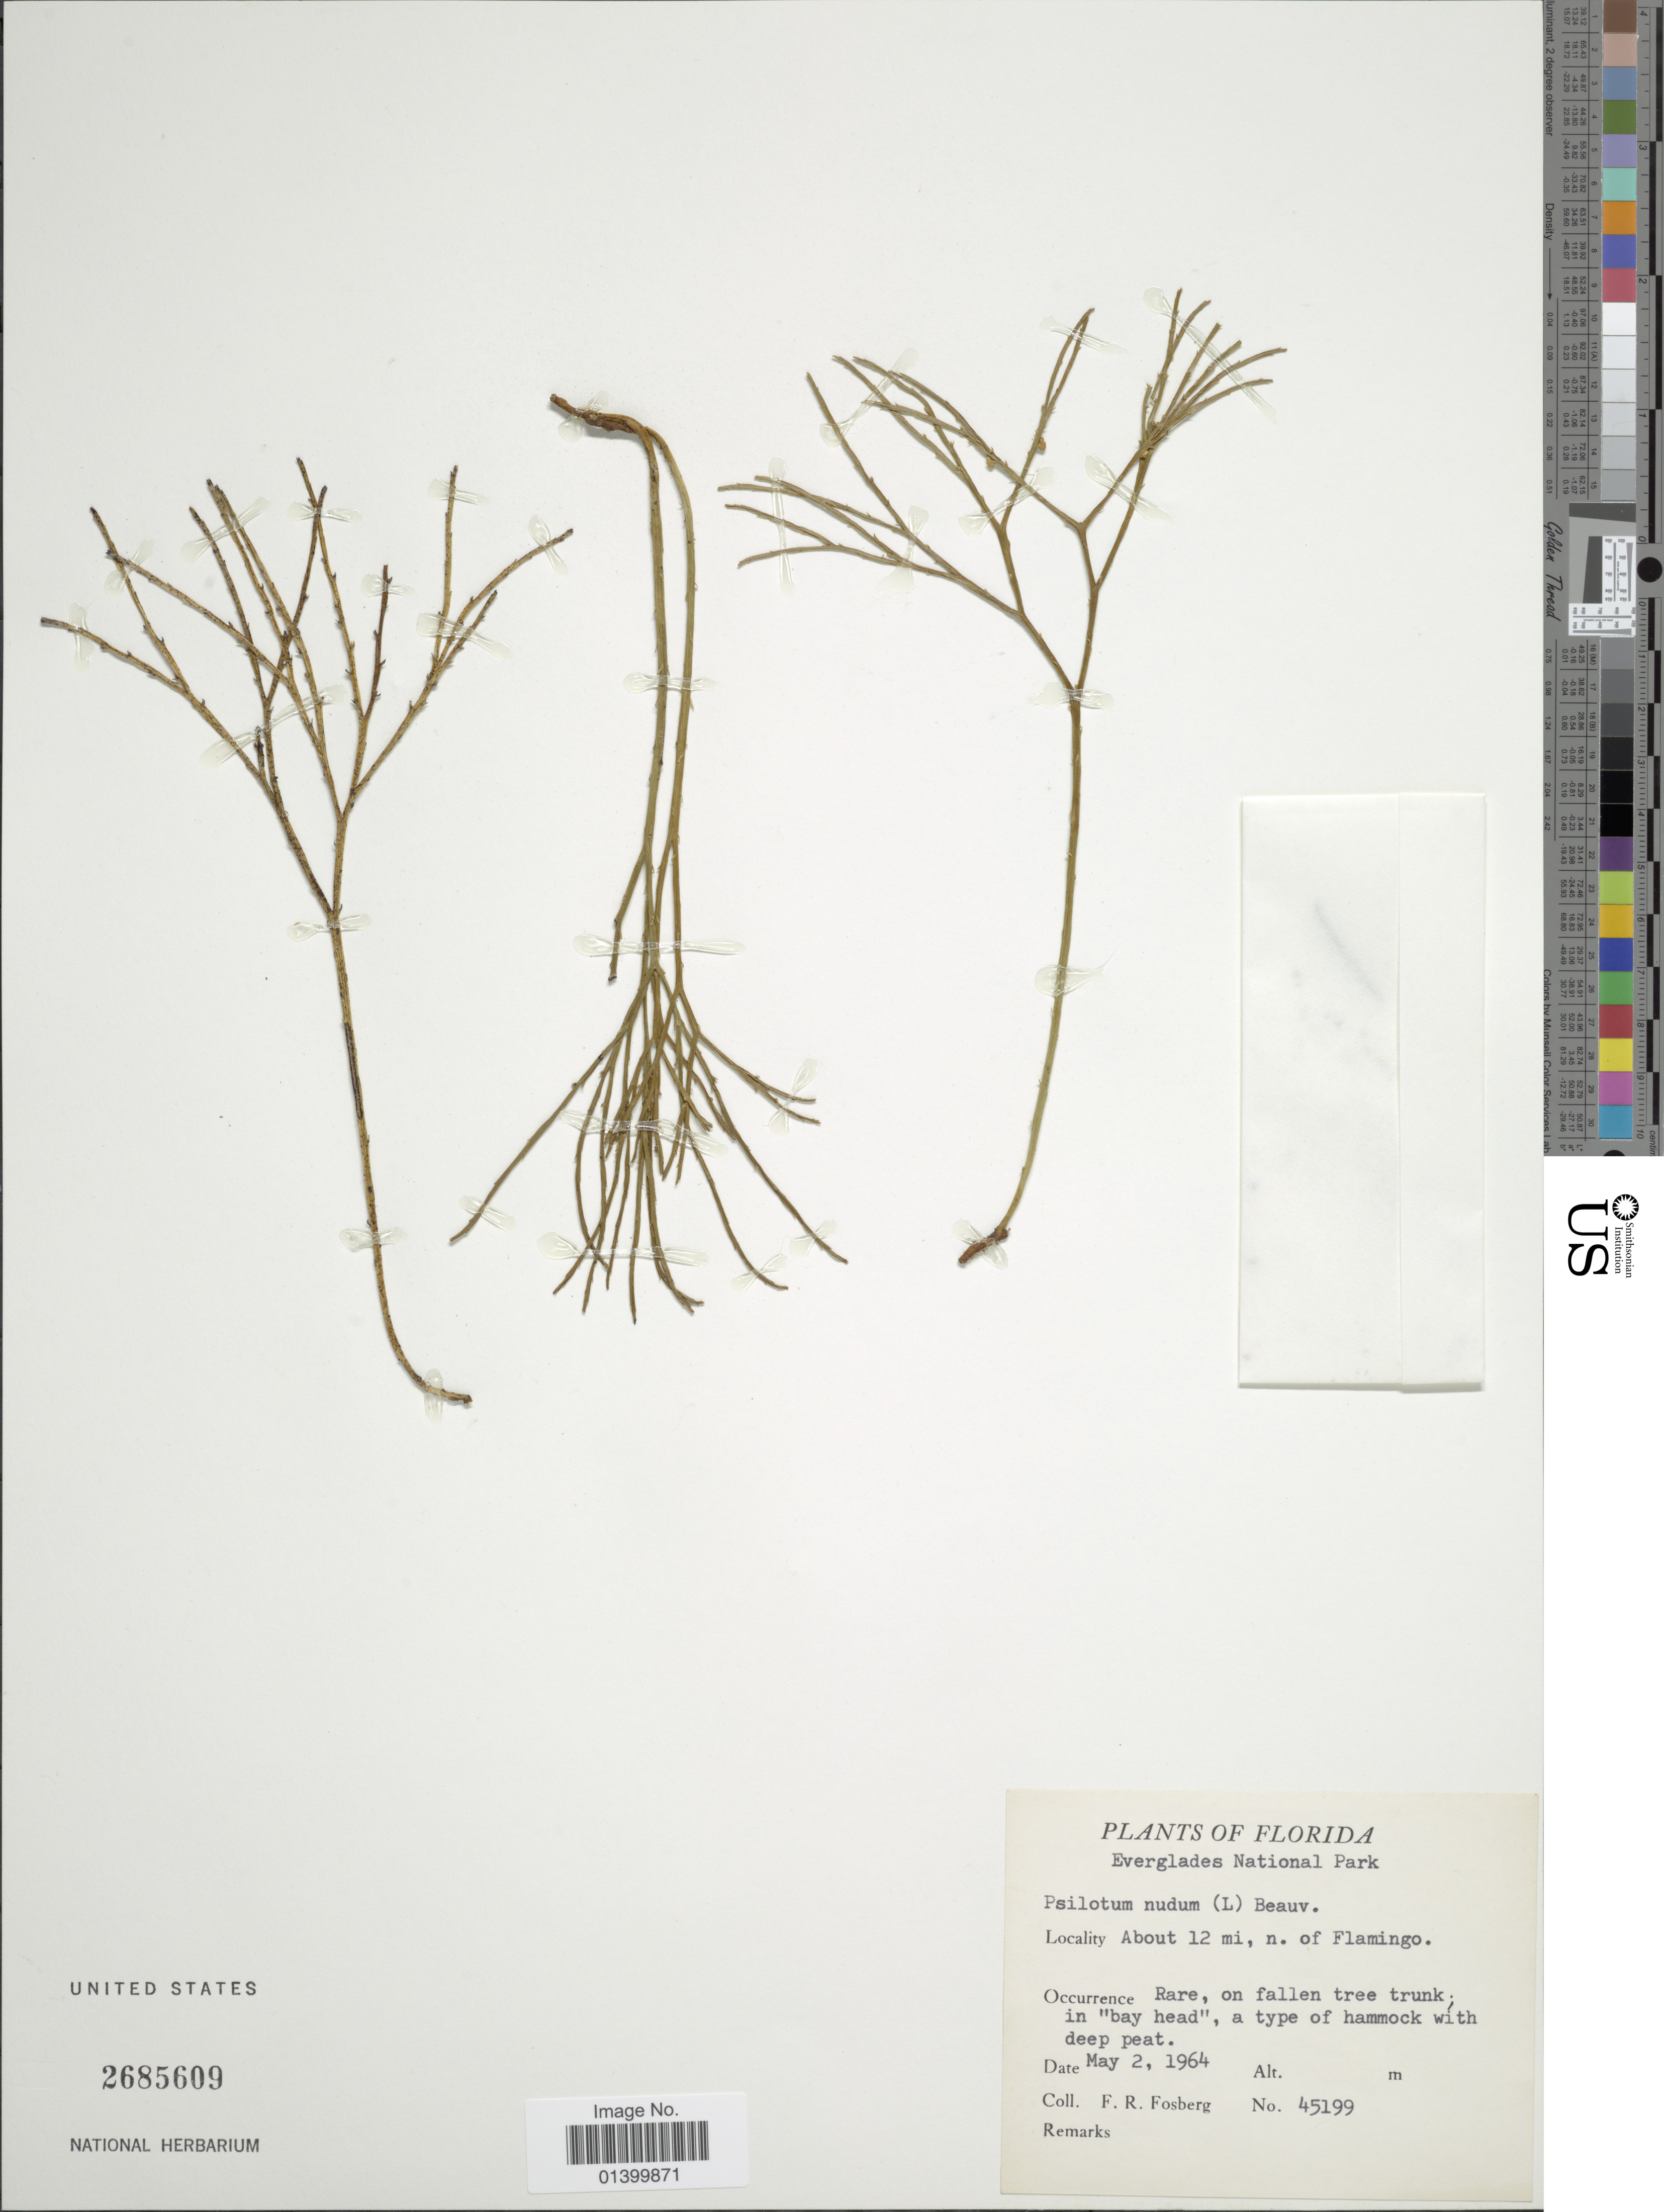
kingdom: Plantae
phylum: Tracheophyta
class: Polypodiopsida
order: Psilotales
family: Psilotaceae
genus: Psilotum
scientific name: Psilotum nudum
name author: (L.) P. Beauv.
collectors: F. R. Fosberg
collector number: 45199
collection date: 1964-05-02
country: United States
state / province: Florida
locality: Everglades National Park. About 12 mi, n. of Flamingo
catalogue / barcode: US 2685609